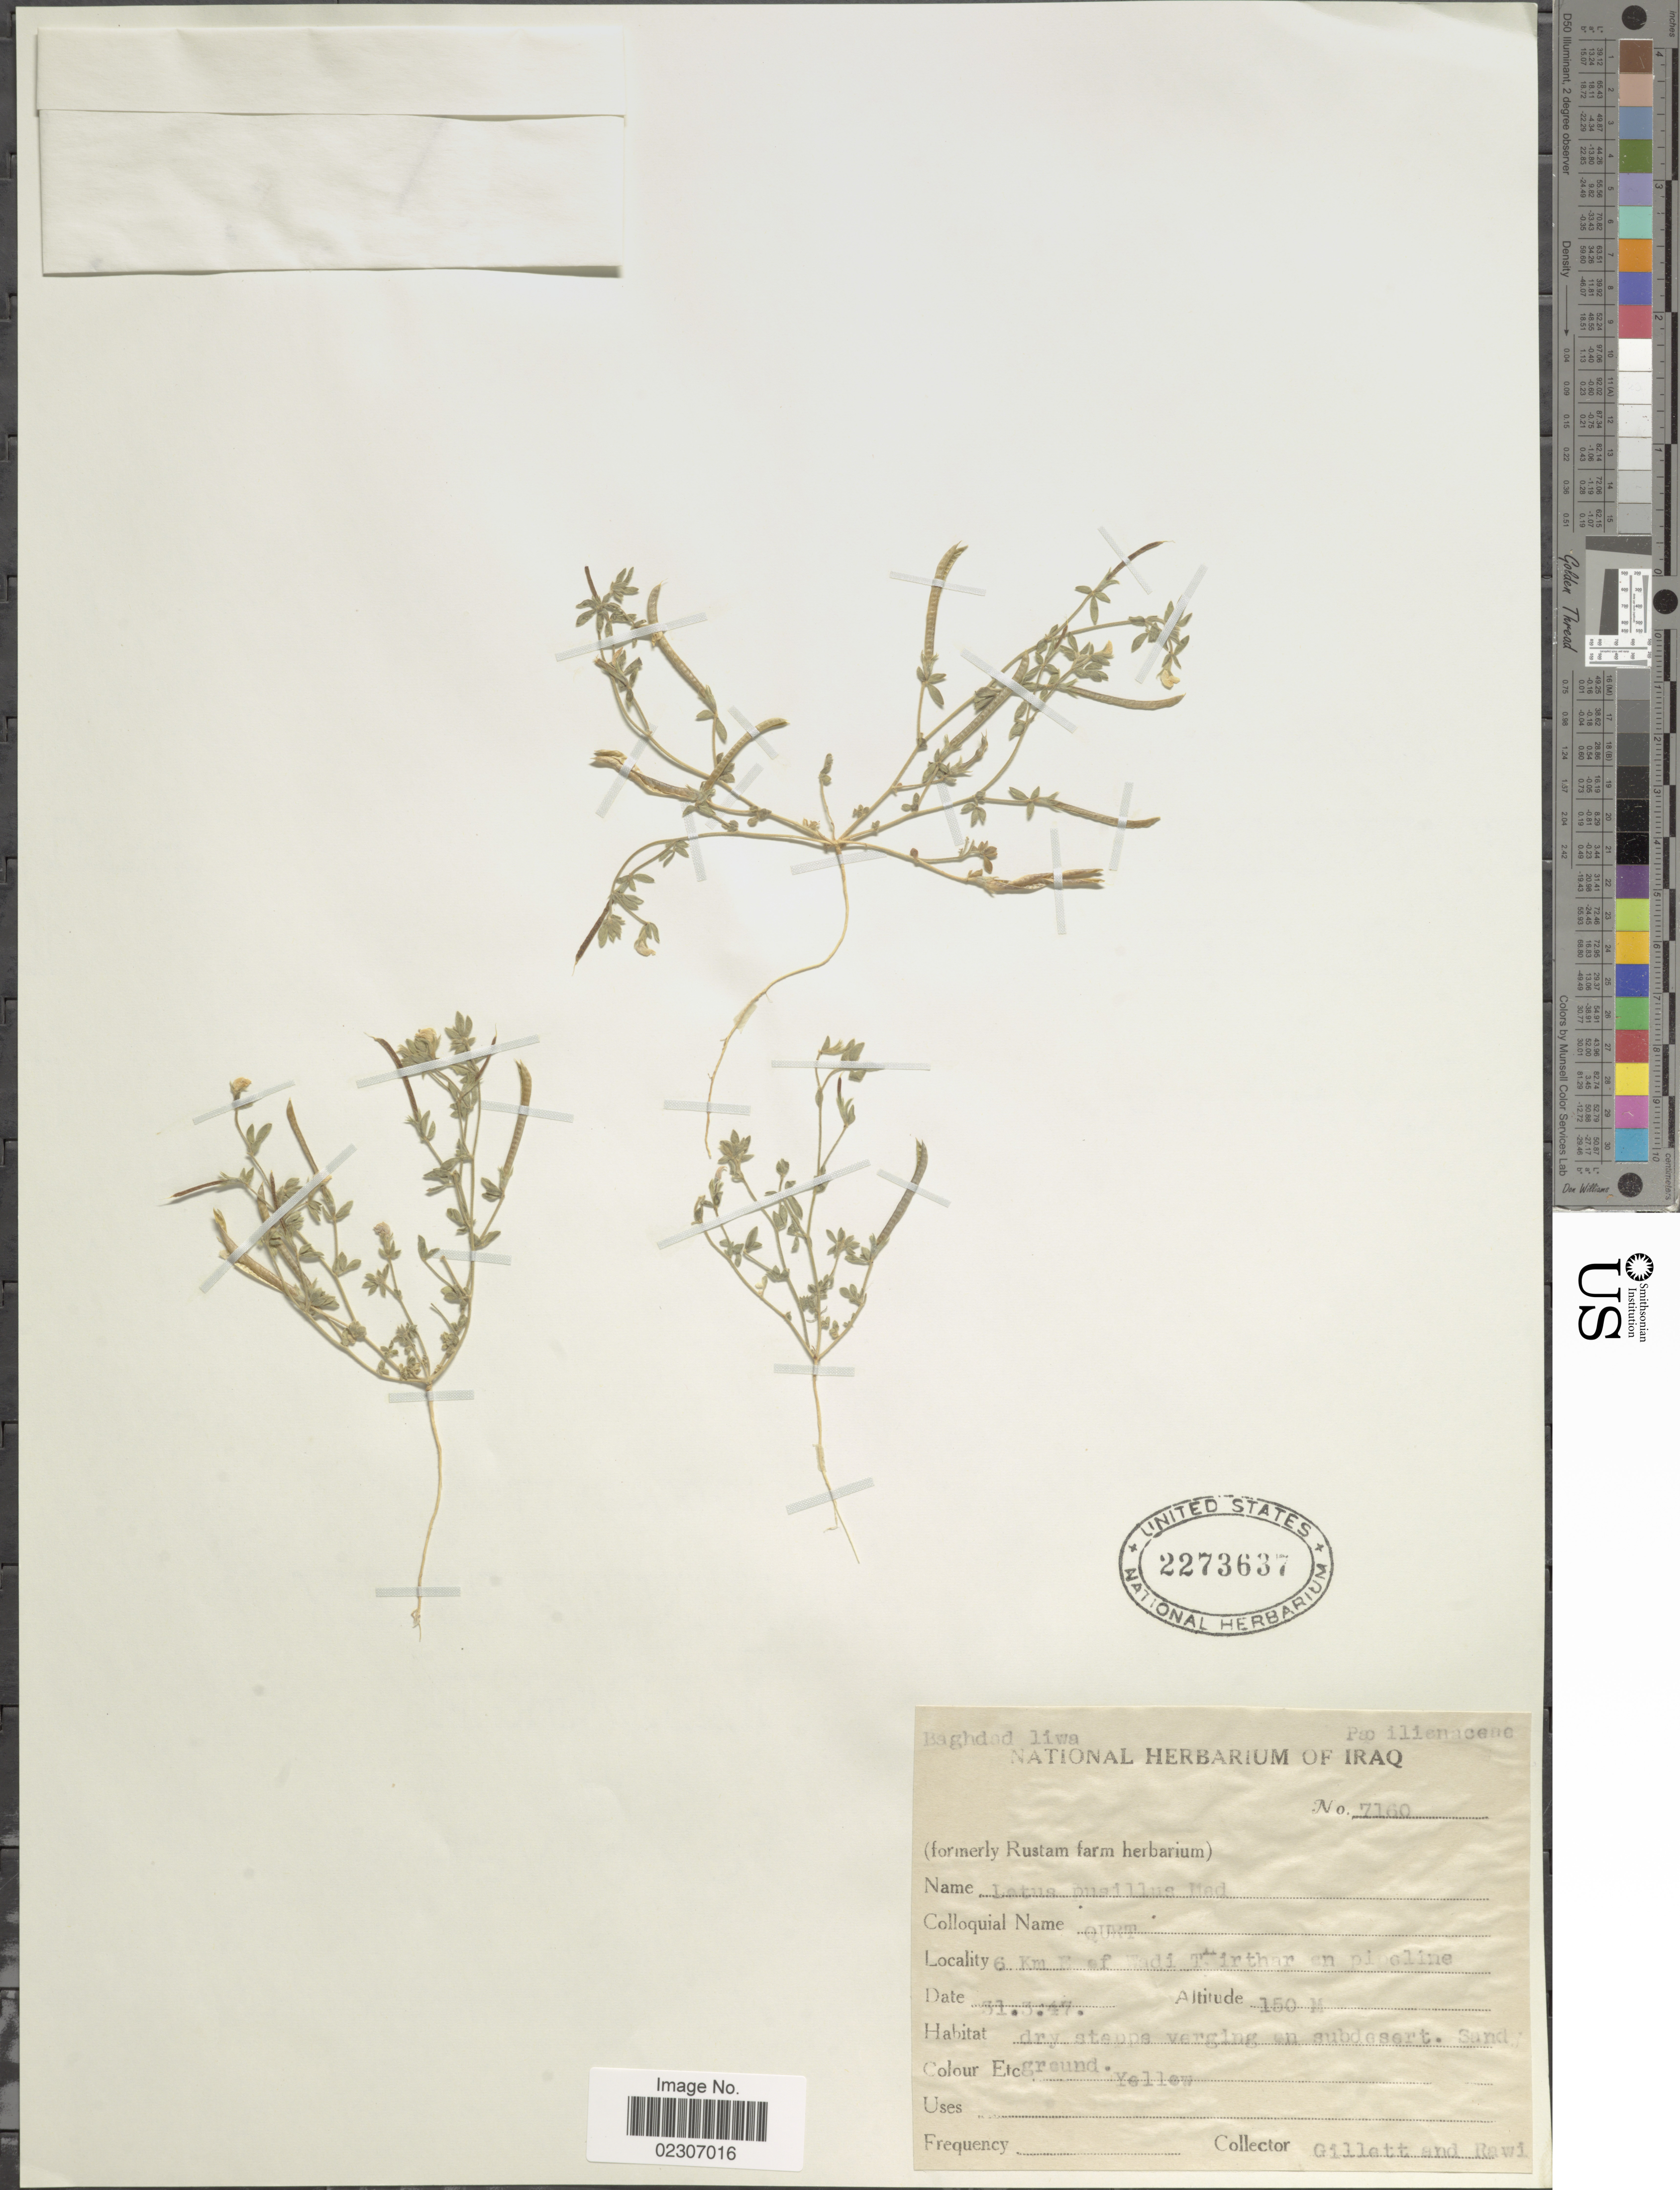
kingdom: Plantae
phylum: Tracheophyta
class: Magnoliopsida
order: Fabales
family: Fabaceae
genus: Lotus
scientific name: Lotus pusillus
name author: Viv.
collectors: Gillett, -- & -. Rawi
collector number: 7160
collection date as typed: Transcribed d/m/y: 31/3/47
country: Iraq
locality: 6 km E of Wadi Tairthar en pipeline, Baghdad liwa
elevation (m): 150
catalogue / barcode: US 2273637